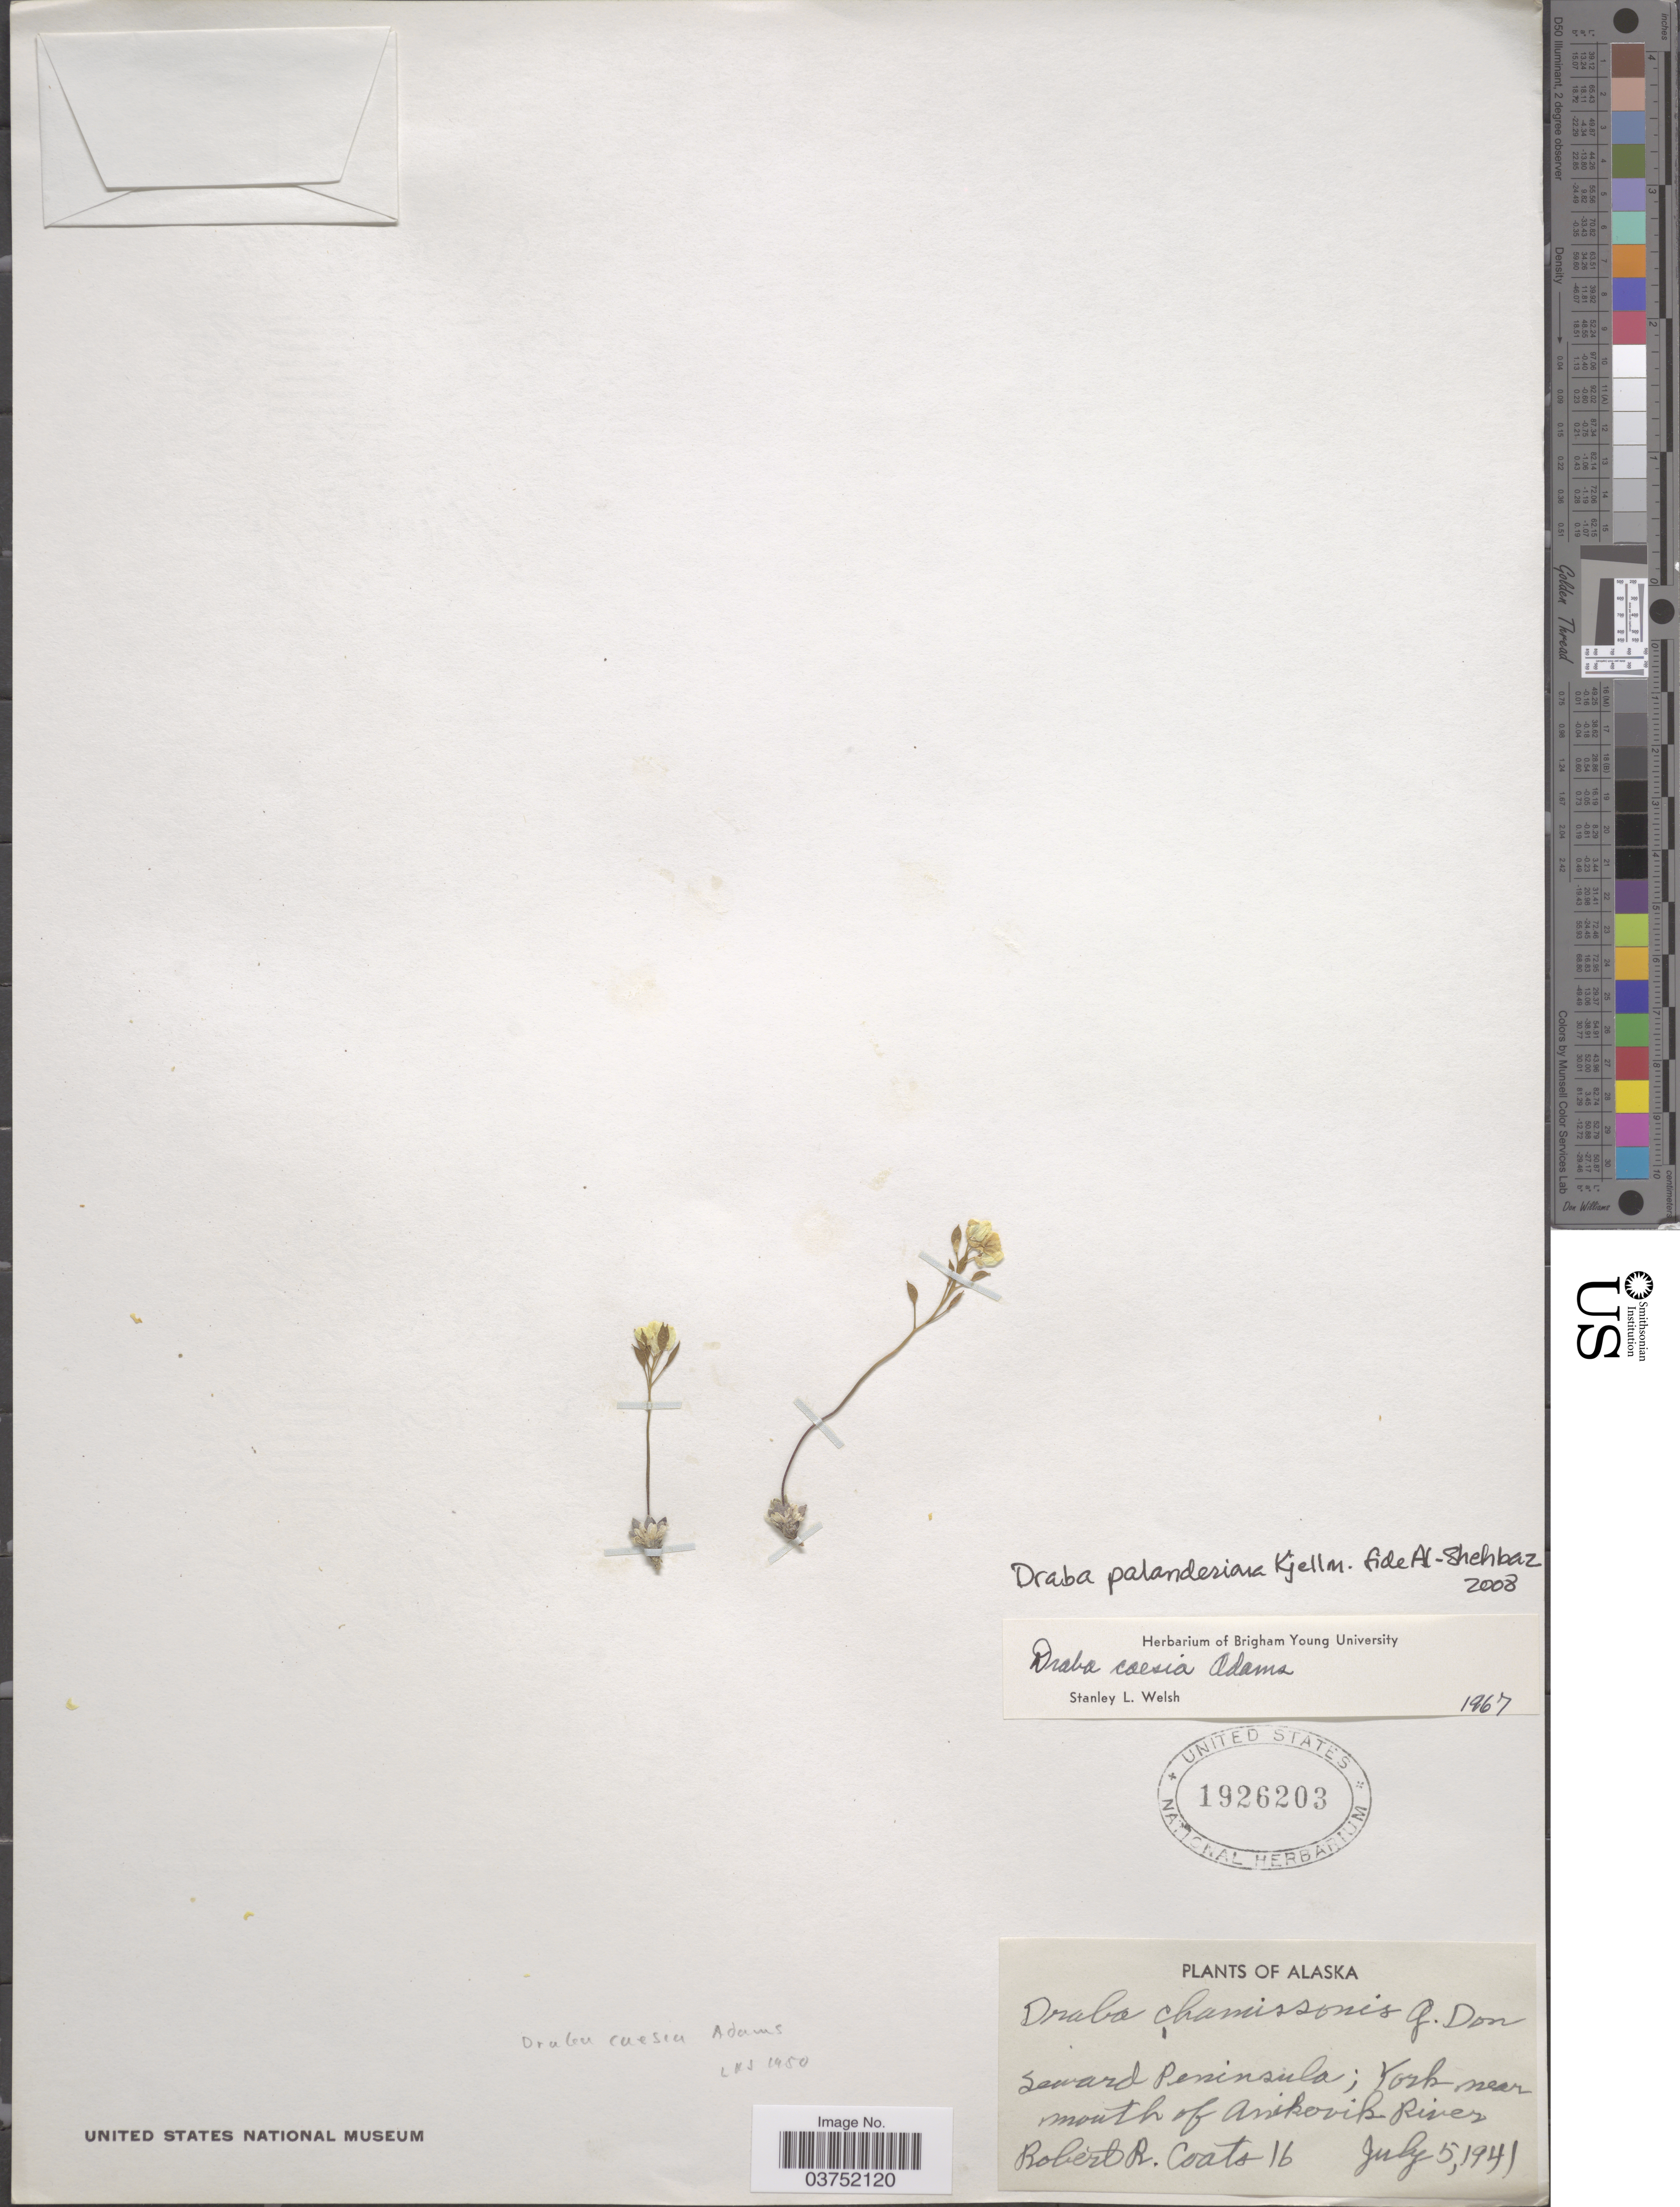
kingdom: Plantae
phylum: Tracheophyta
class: Magnoliopsida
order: Brassicales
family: Brassicaceae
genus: Draba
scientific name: Draba palanderiana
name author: Kjellm.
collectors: R. Coats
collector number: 16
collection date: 1941-07-05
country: United States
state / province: Alaska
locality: Seward Peninsula; York near mouth of Anikovik River.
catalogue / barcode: US 1926203